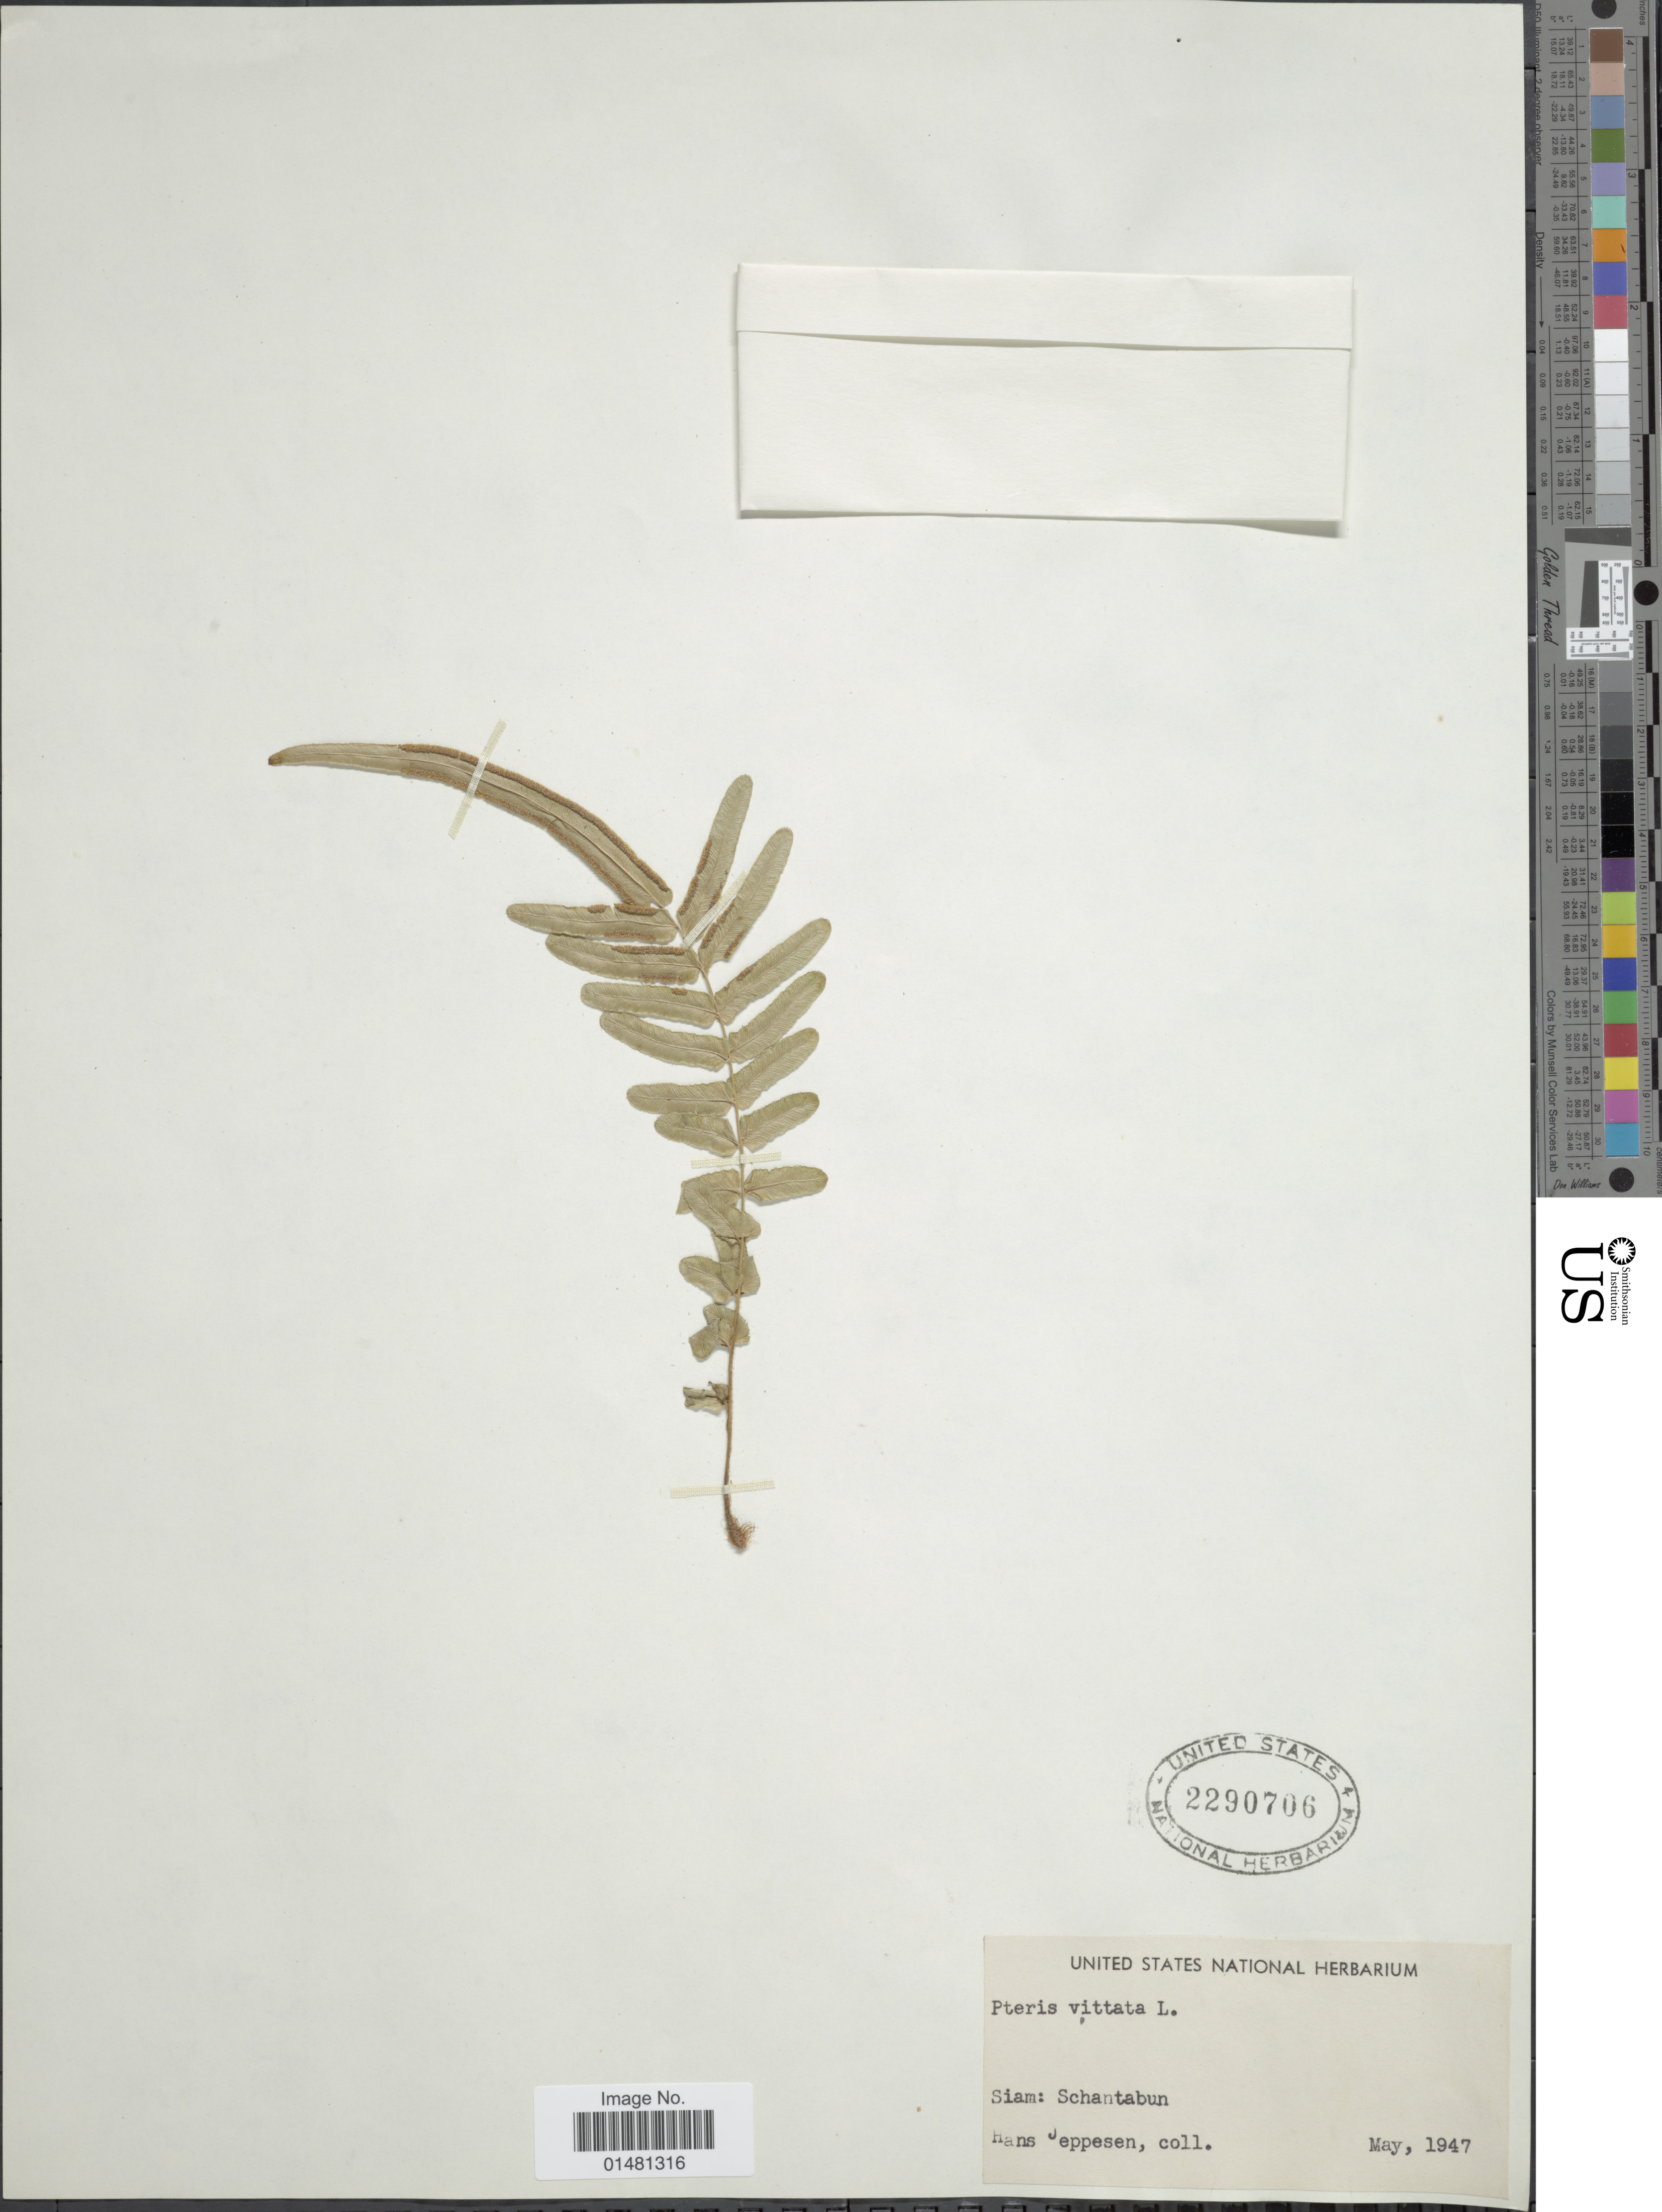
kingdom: Plantae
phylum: Tracheophyta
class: Polypodiopsida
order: Polypodiales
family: Pteridaceae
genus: Pteris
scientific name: Pteris vittata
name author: L.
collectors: H. Jeppesen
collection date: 1947-05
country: Thailand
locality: Siam: Schantabun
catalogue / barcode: US 2290706